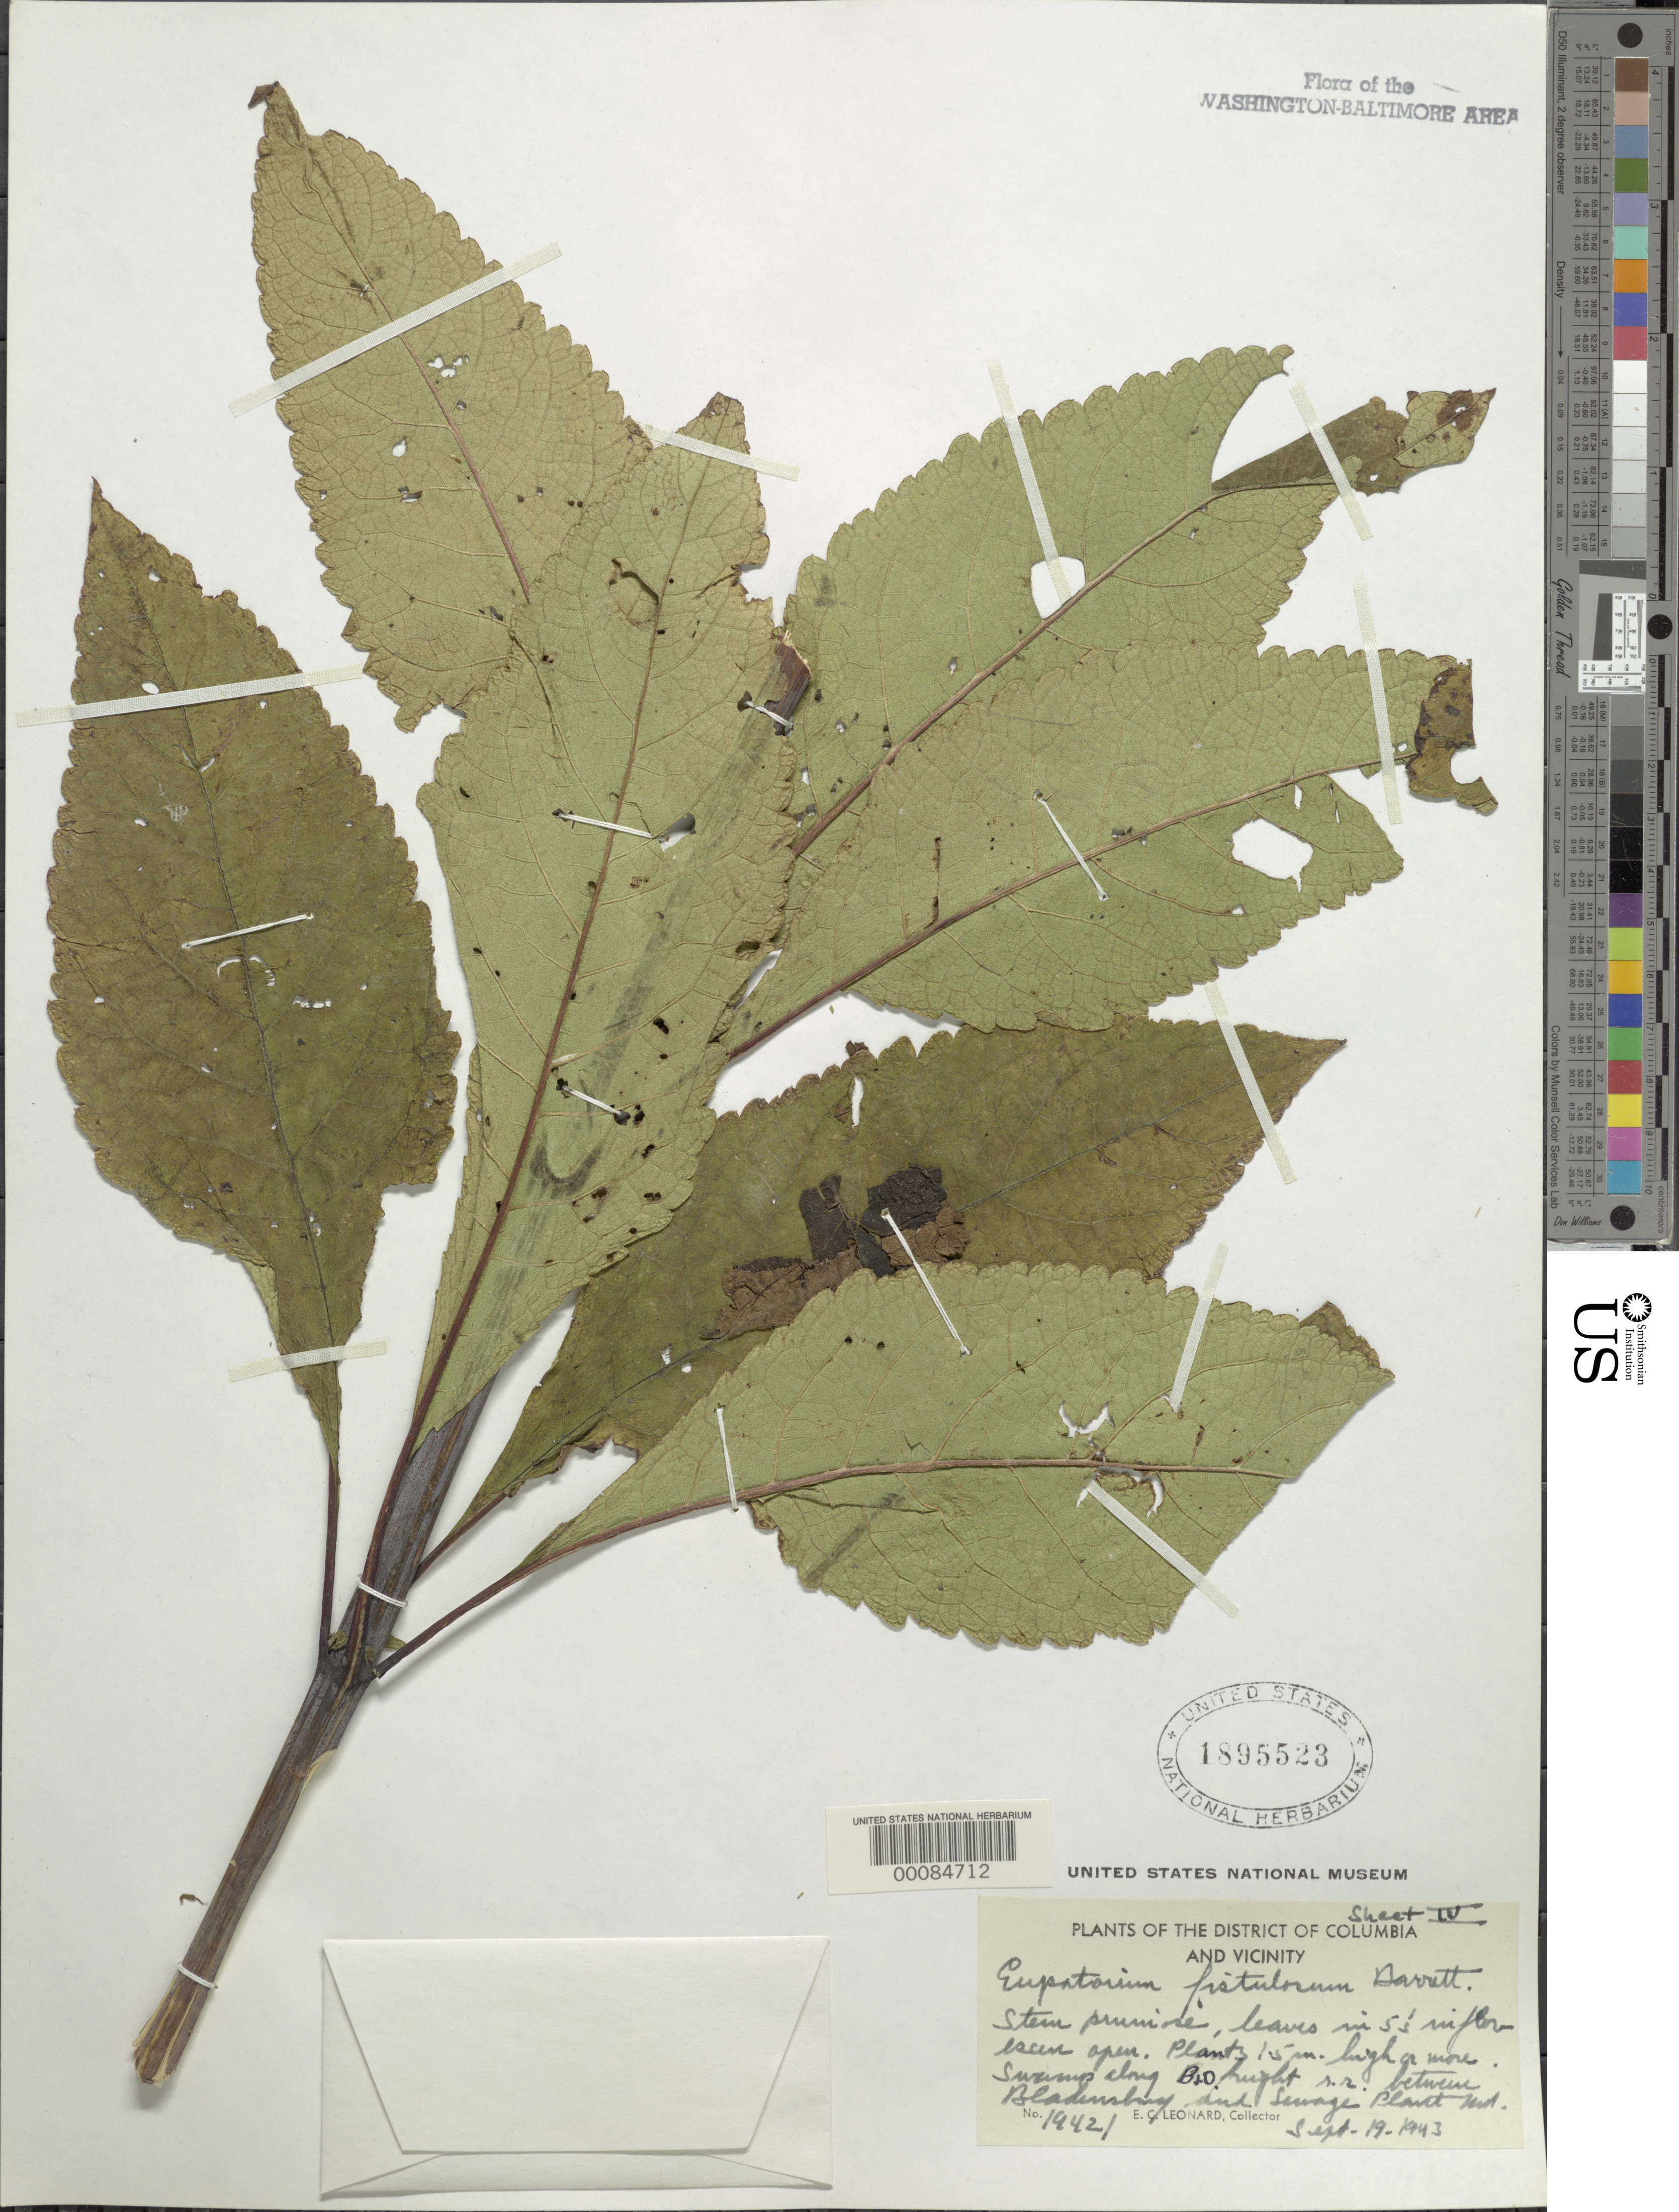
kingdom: Plantae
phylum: Tracheophyta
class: Magnoliopsida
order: Asterales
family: Asteraceae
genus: Eupatorium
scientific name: Eupatorium fistulosum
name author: Barratt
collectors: E. C. Leonard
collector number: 19421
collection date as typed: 19 Sep 1943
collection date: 1943-09-19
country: United States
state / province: Maryland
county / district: Prince George's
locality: between Bladensburg and Sewage Plant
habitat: Swamp along railroad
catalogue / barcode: US 1895523